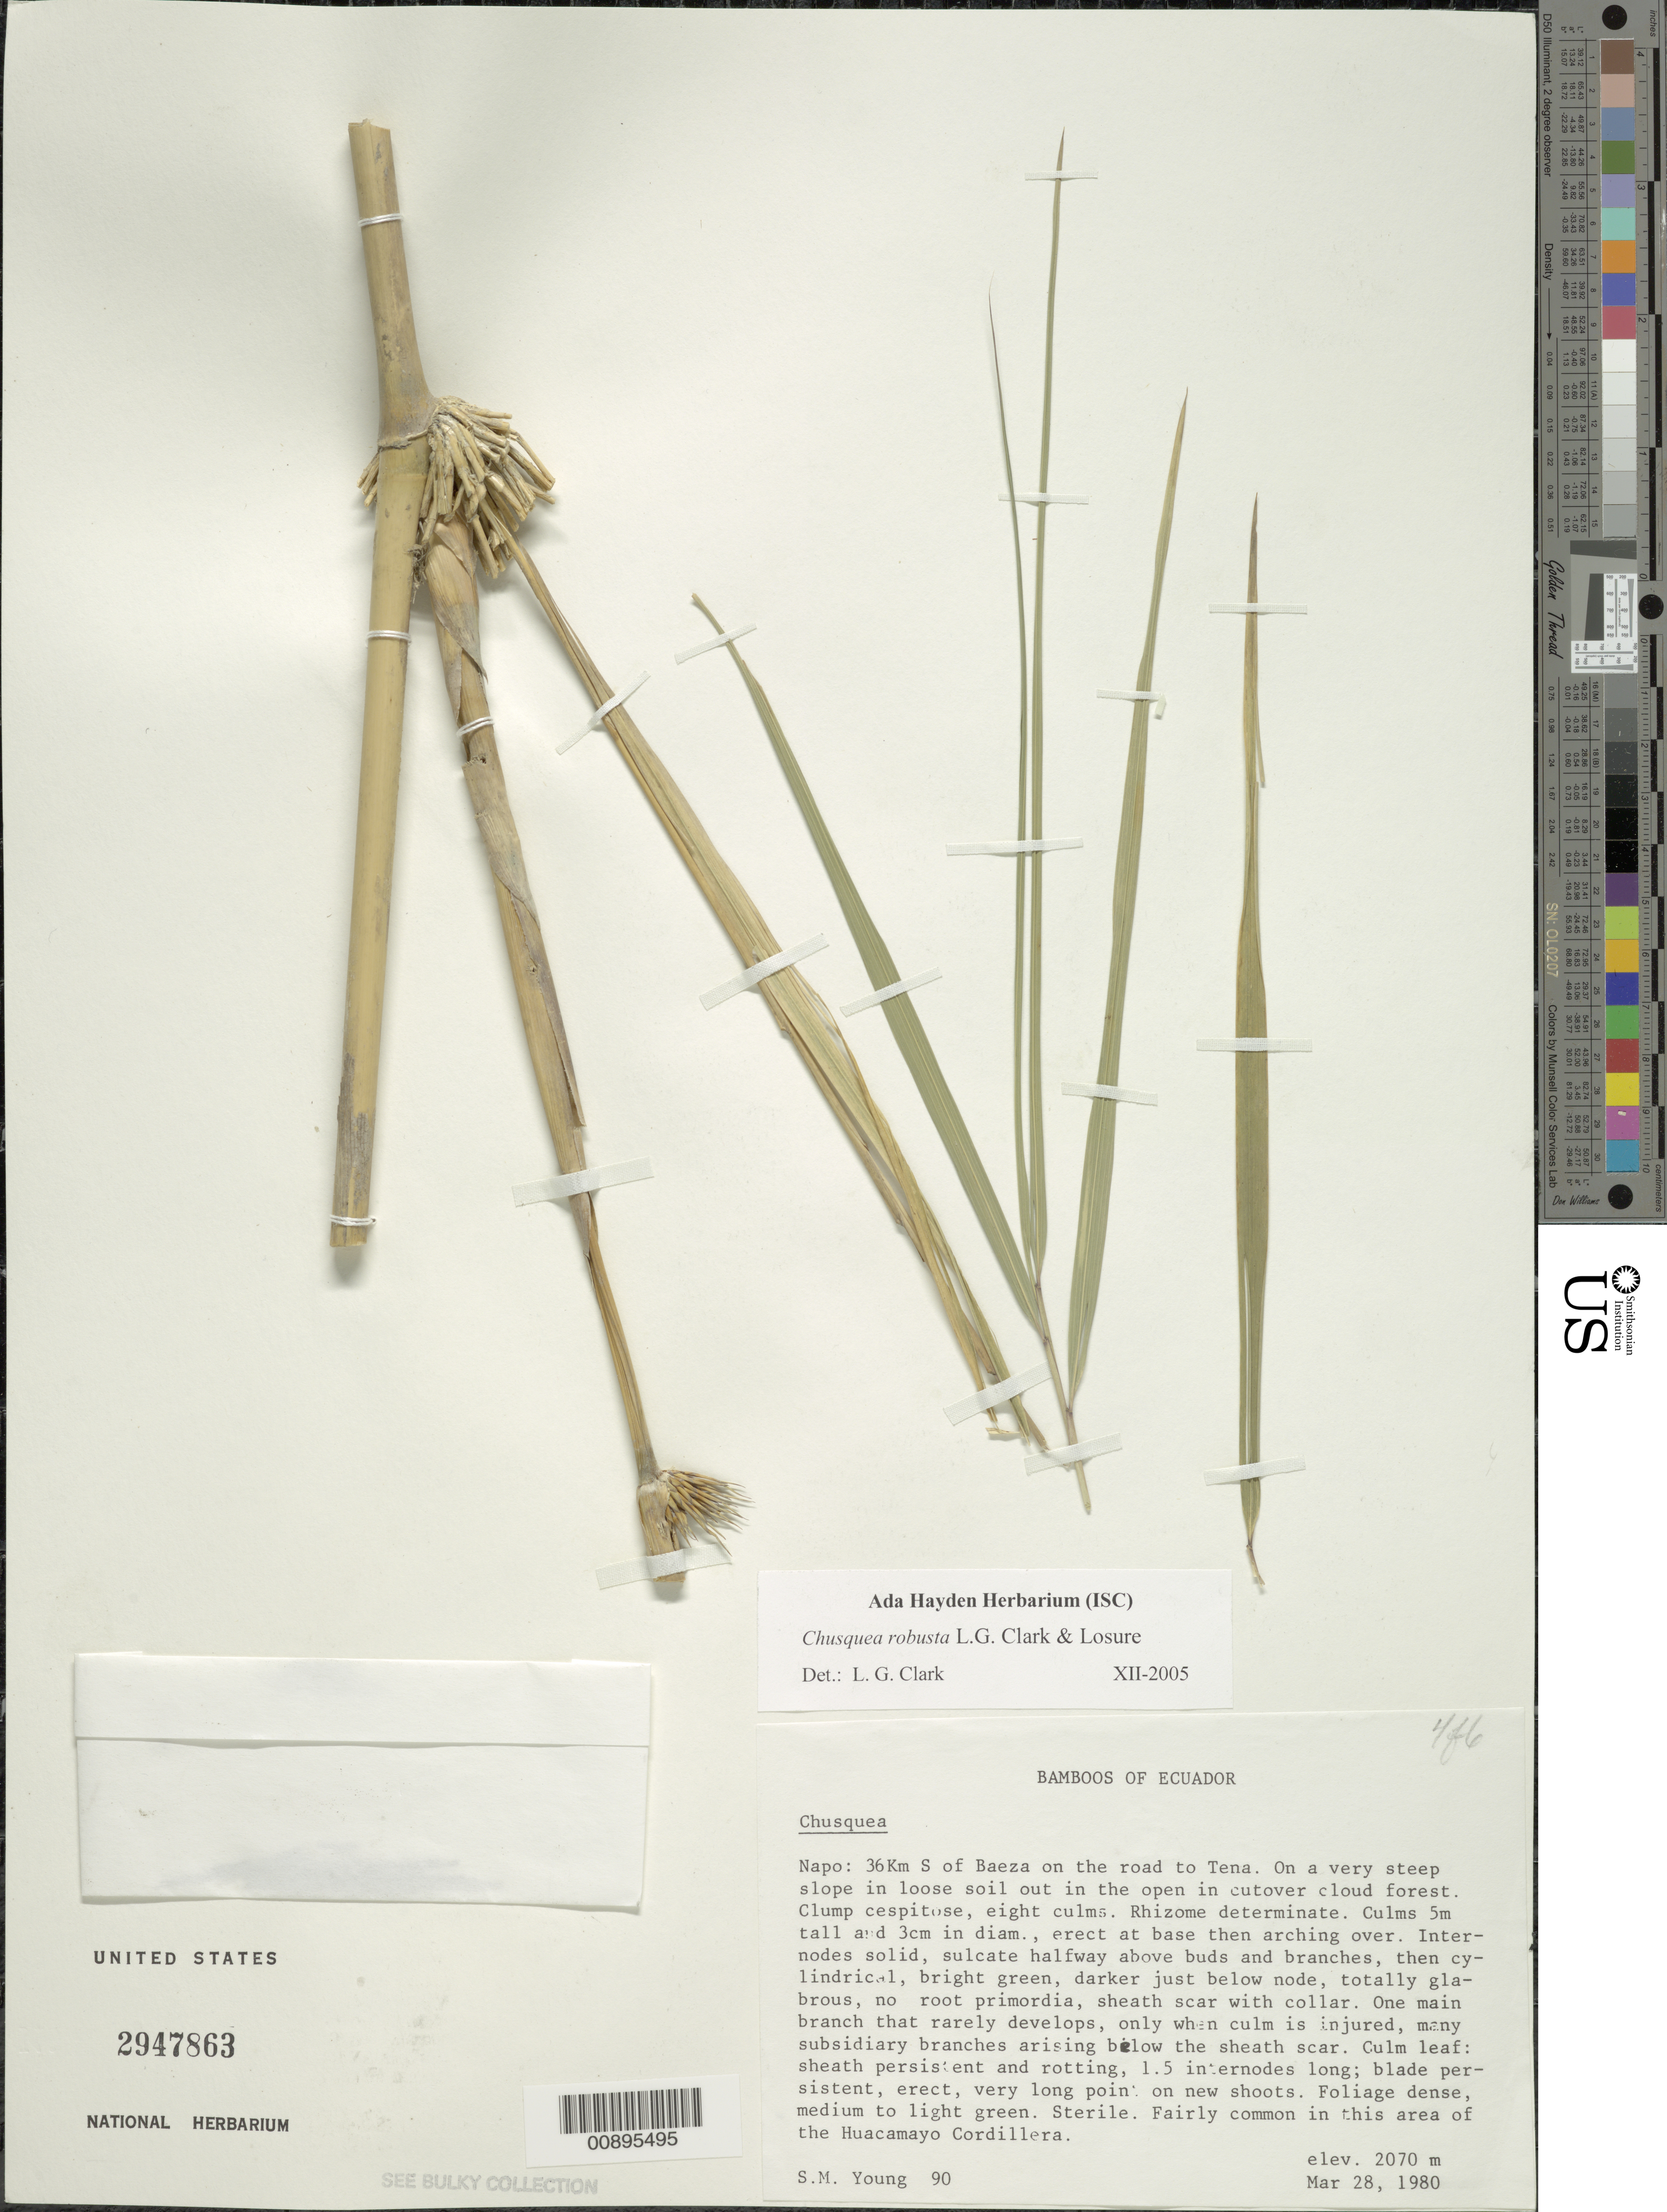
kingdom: Plantae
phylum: Tracheophyta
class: Liliopsida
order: Poales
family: Poaceae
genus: Chusquea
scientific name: Chusquea robusta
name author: L.G. Clark & Losure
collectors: S. Young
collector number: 90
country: Ecuador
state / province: Napo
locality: S of Baeza on road to Tena.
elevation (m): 2070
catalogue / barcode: US 2947863